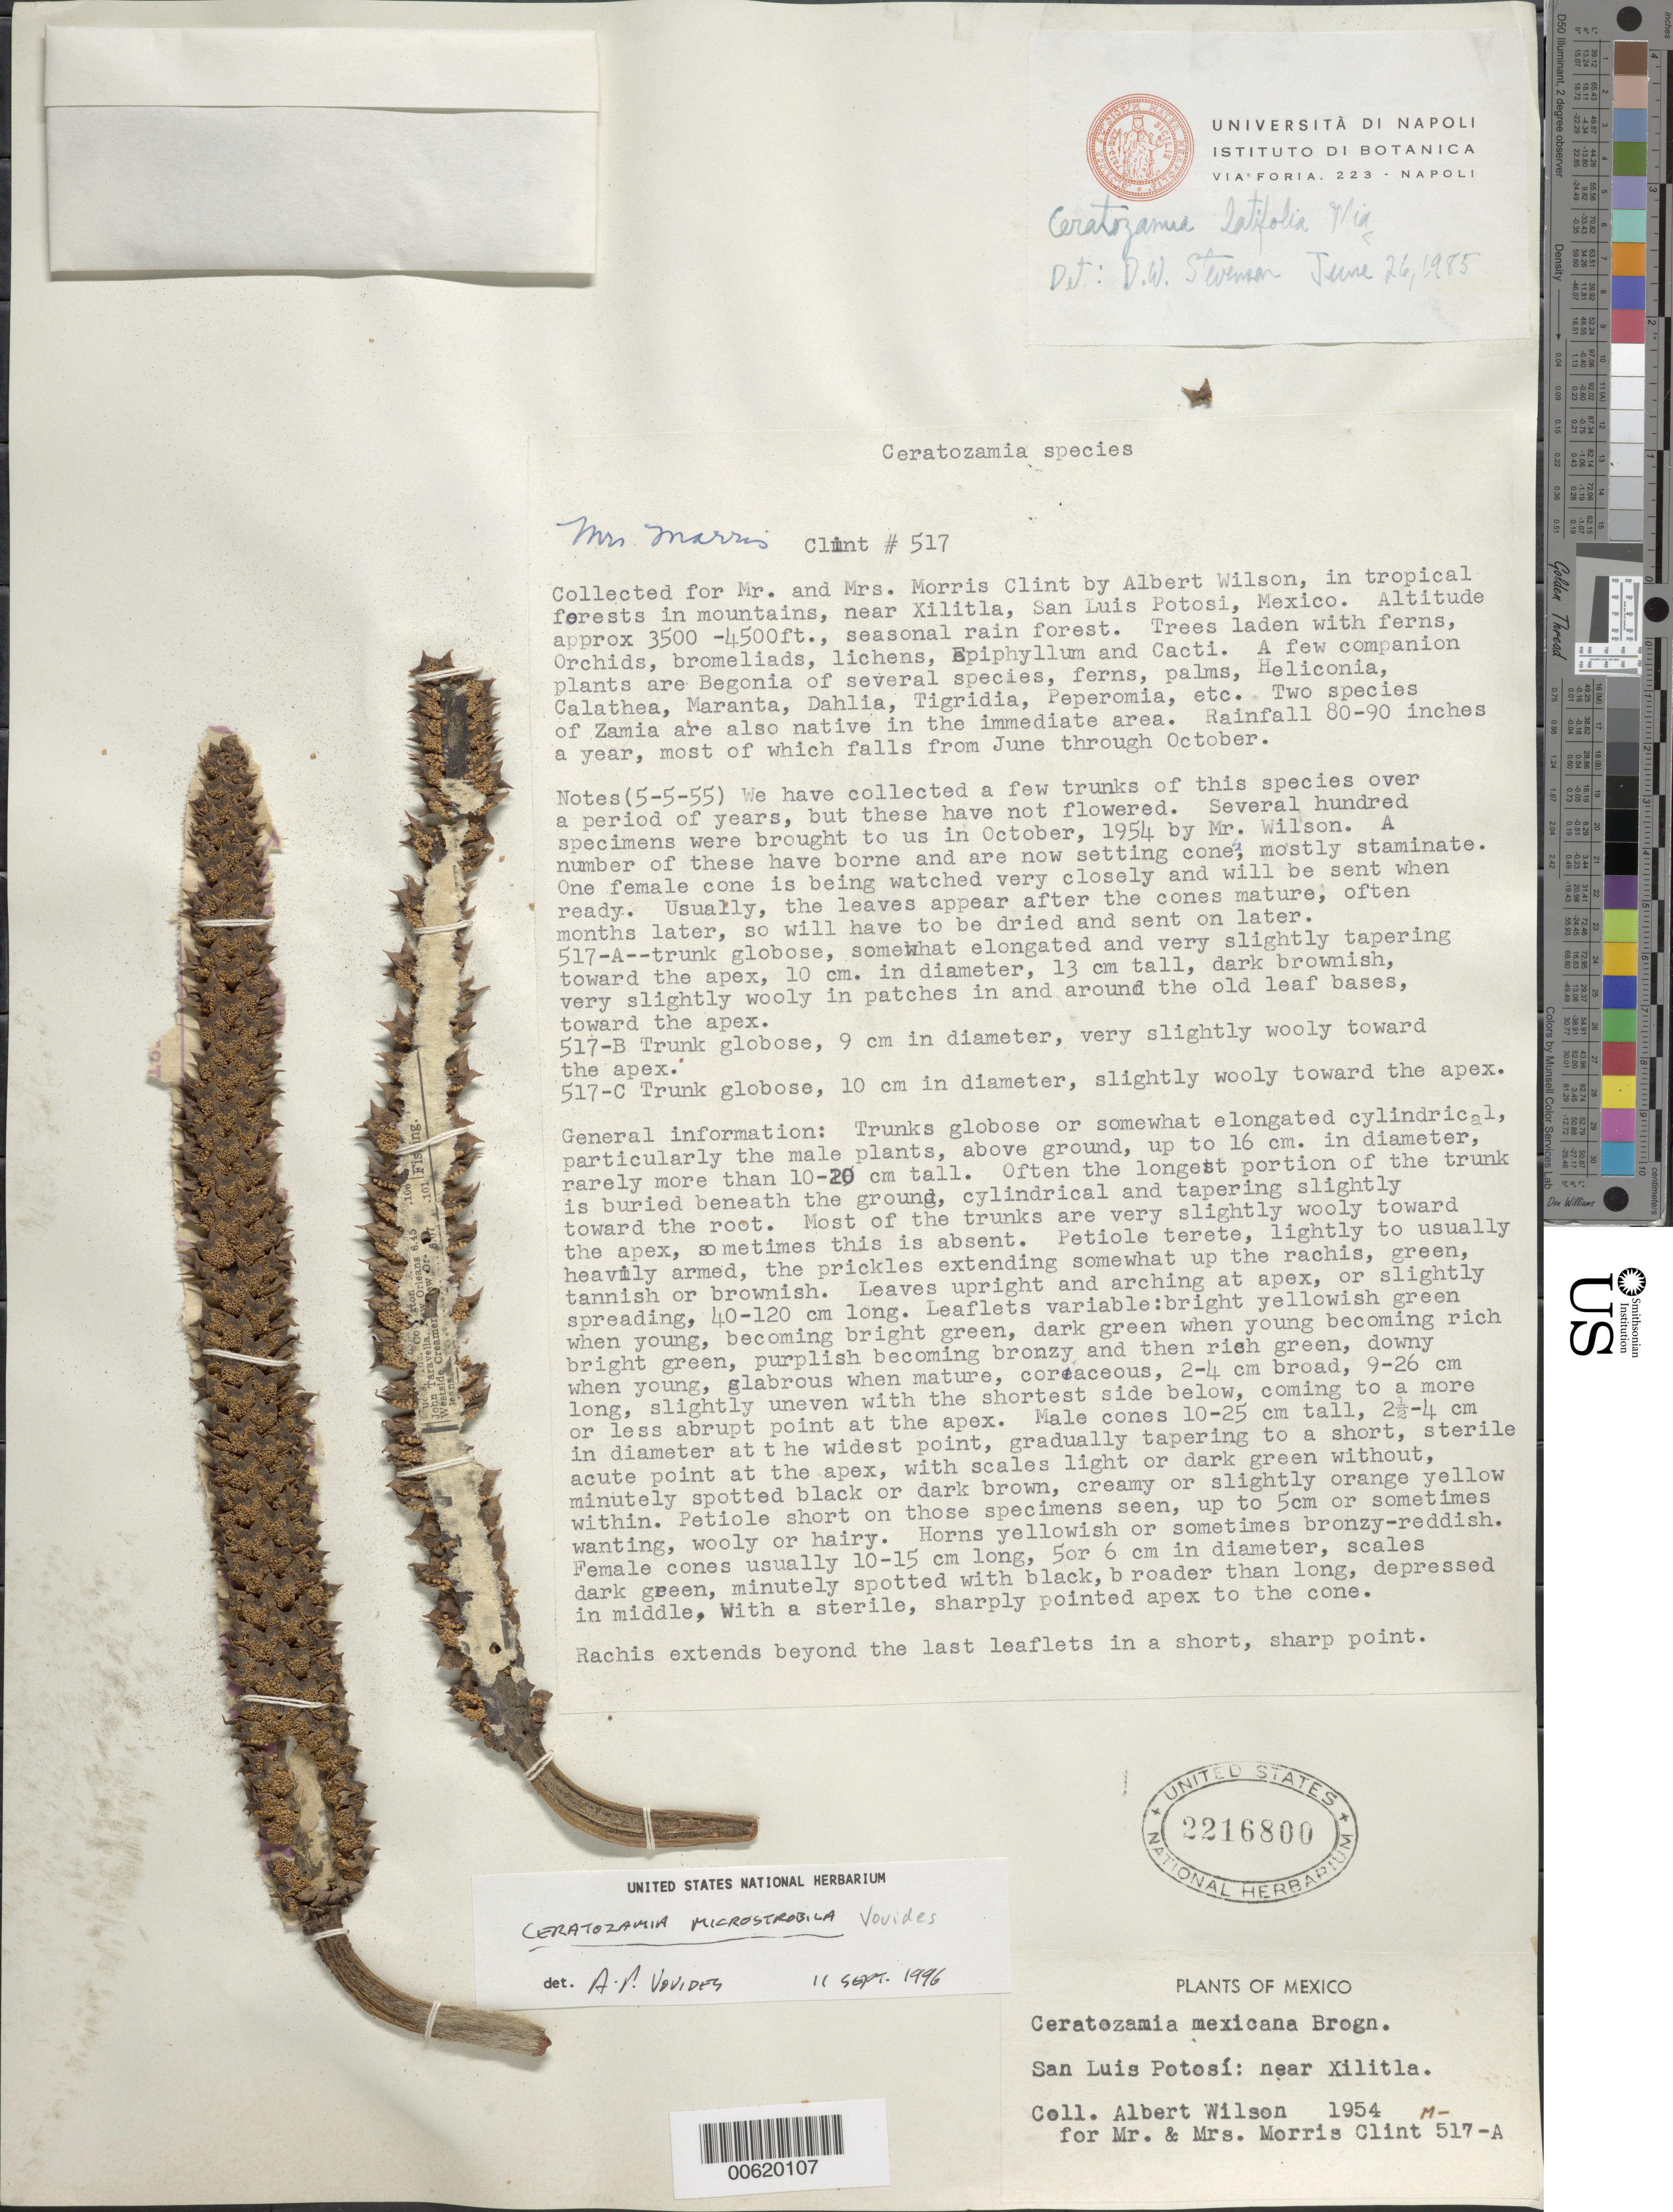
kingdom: Plantae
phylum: Tracheophyta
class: Cycadopsida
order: Cycadales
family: Zamiaceae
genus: Ceratozamia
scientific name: Ceratozamia microstrobila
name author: Vovides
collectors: A. Wilson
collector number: m517a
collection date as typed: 1954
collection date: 1954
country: Mexico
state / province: San Luis Potosí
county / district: Xilitla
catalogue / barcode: US 2216800